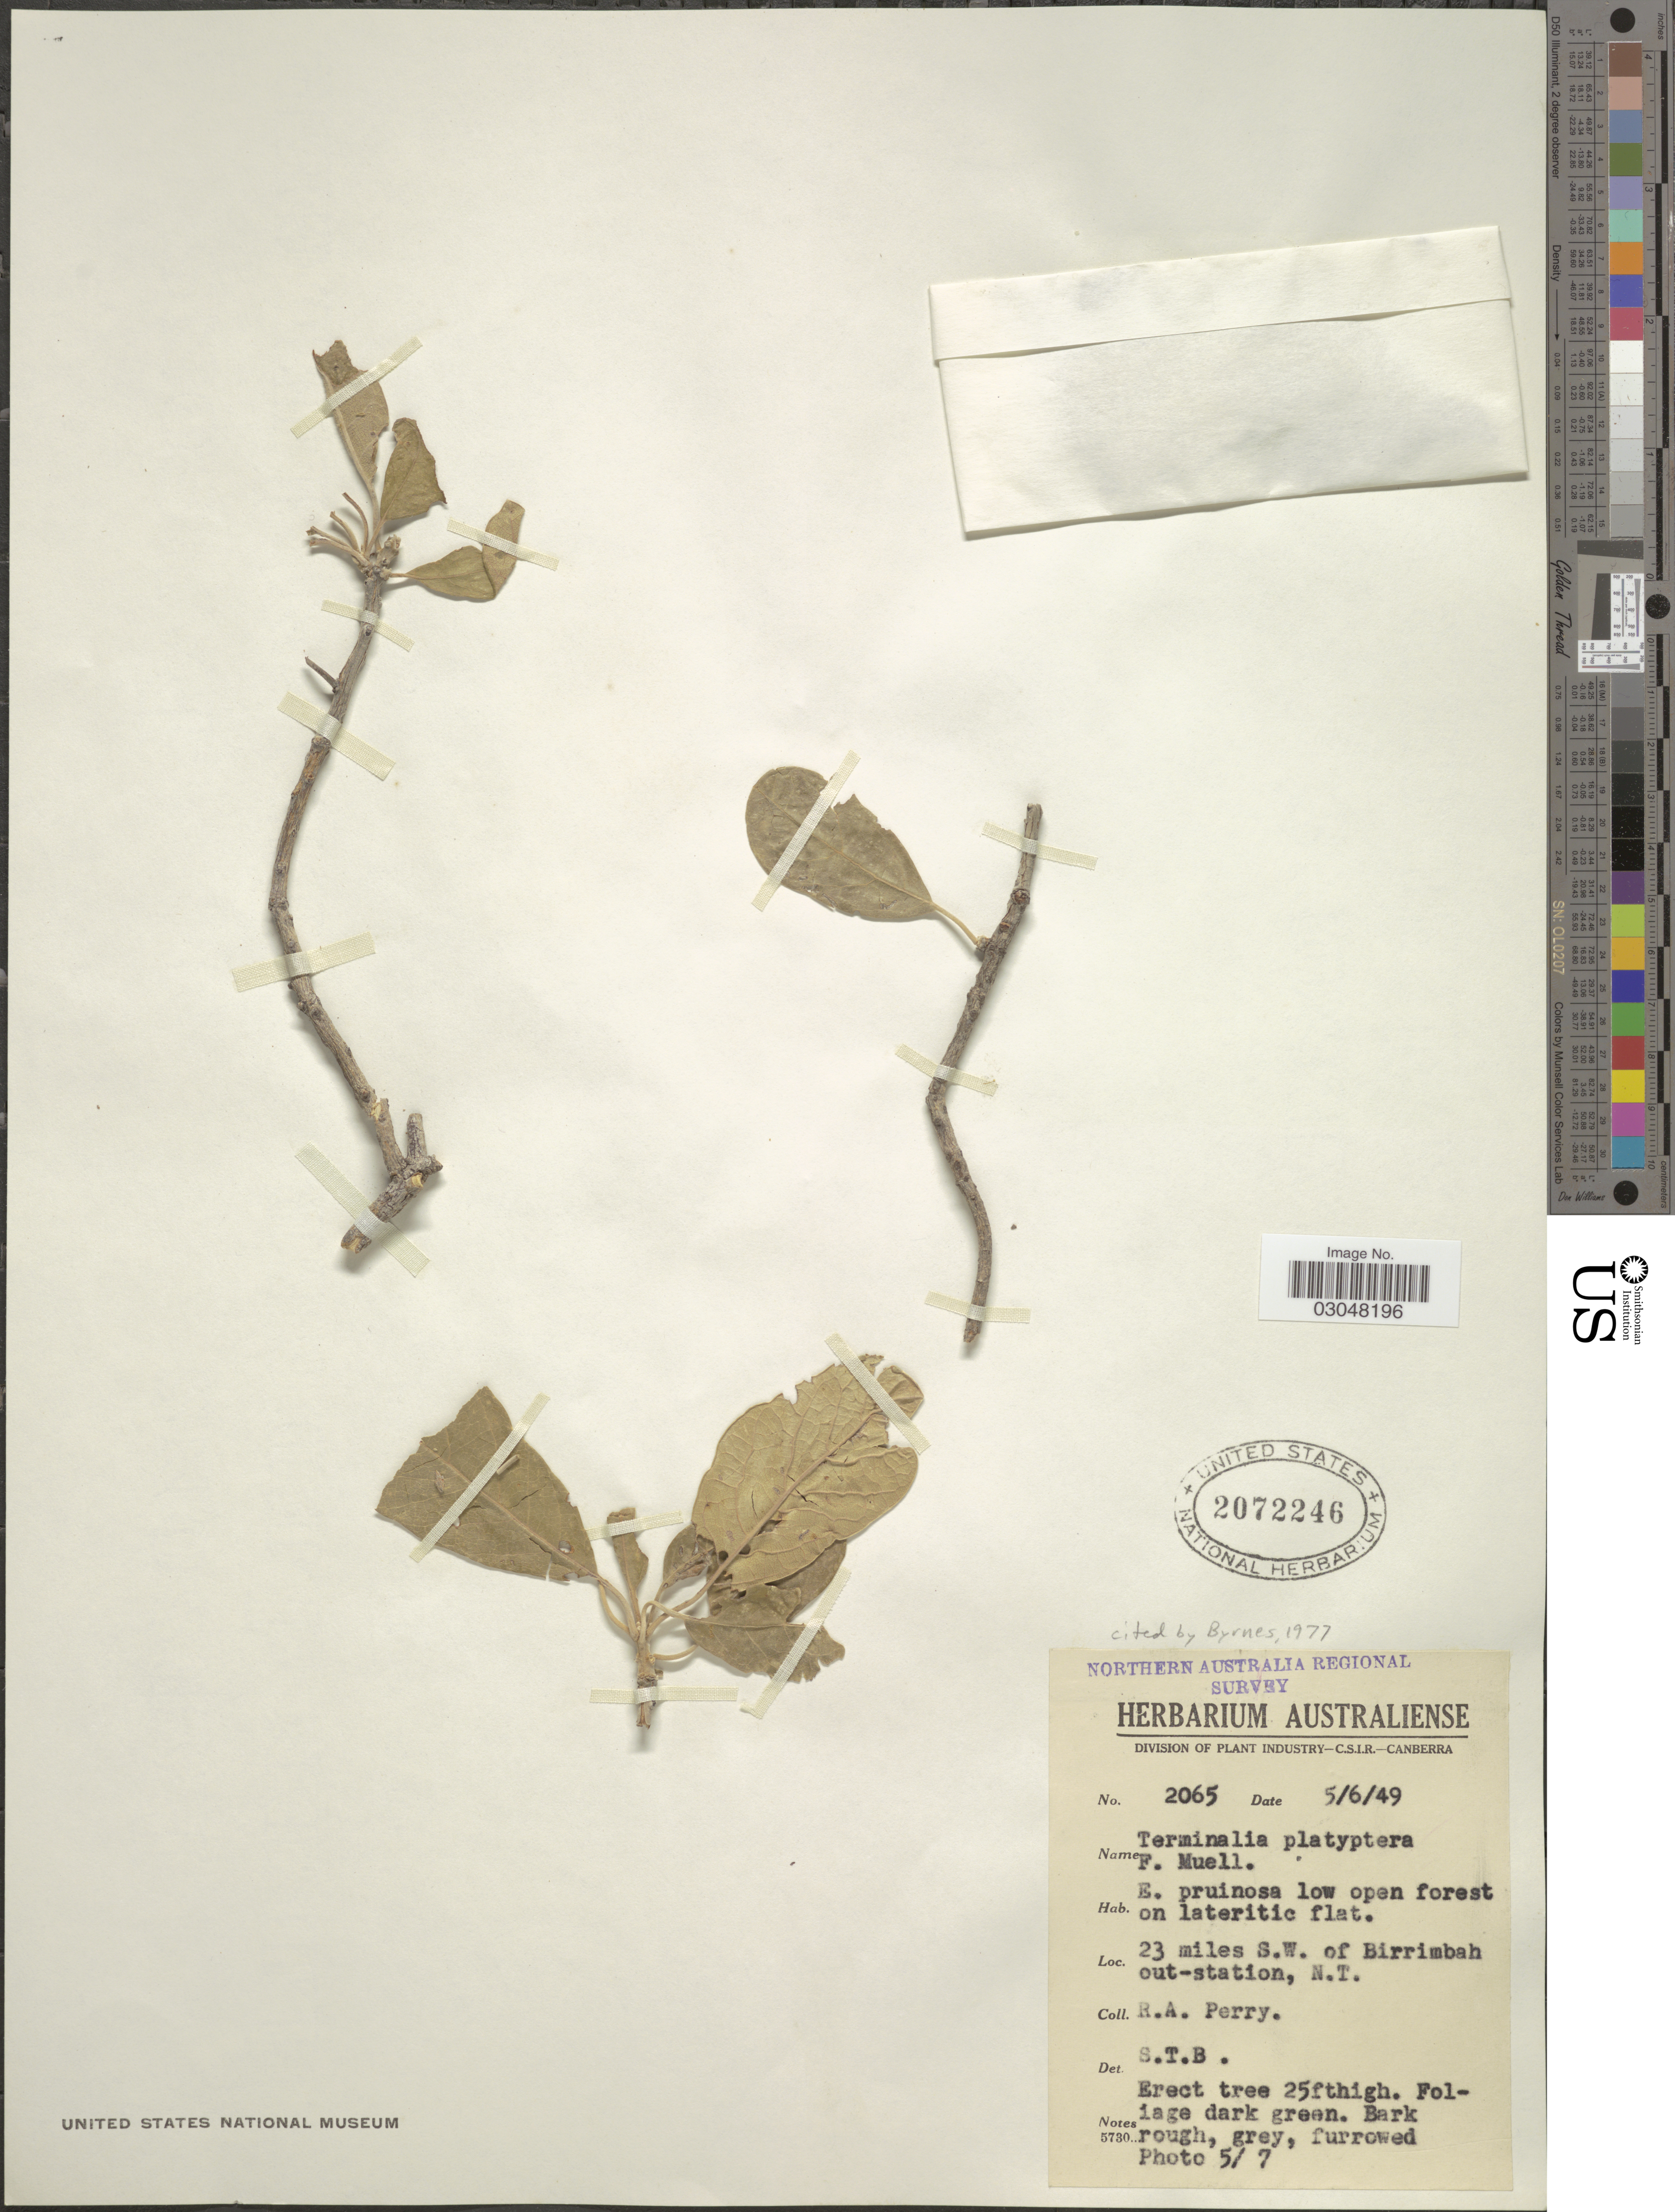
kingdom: Plantae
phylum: Tracheophyta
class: Magnoliopsida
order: Myrtales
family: Combretaceae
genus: Terminalia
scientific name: Terminalia platyptera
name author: F. Muell.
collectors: Perry, R. A.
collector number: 2065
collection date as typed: Transcribed d/m/y: 5/6/49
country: Australia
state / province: Northern Territory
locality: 23 miles S.W. of Birrimbah out-station, N.T.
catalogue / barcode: US 2072246